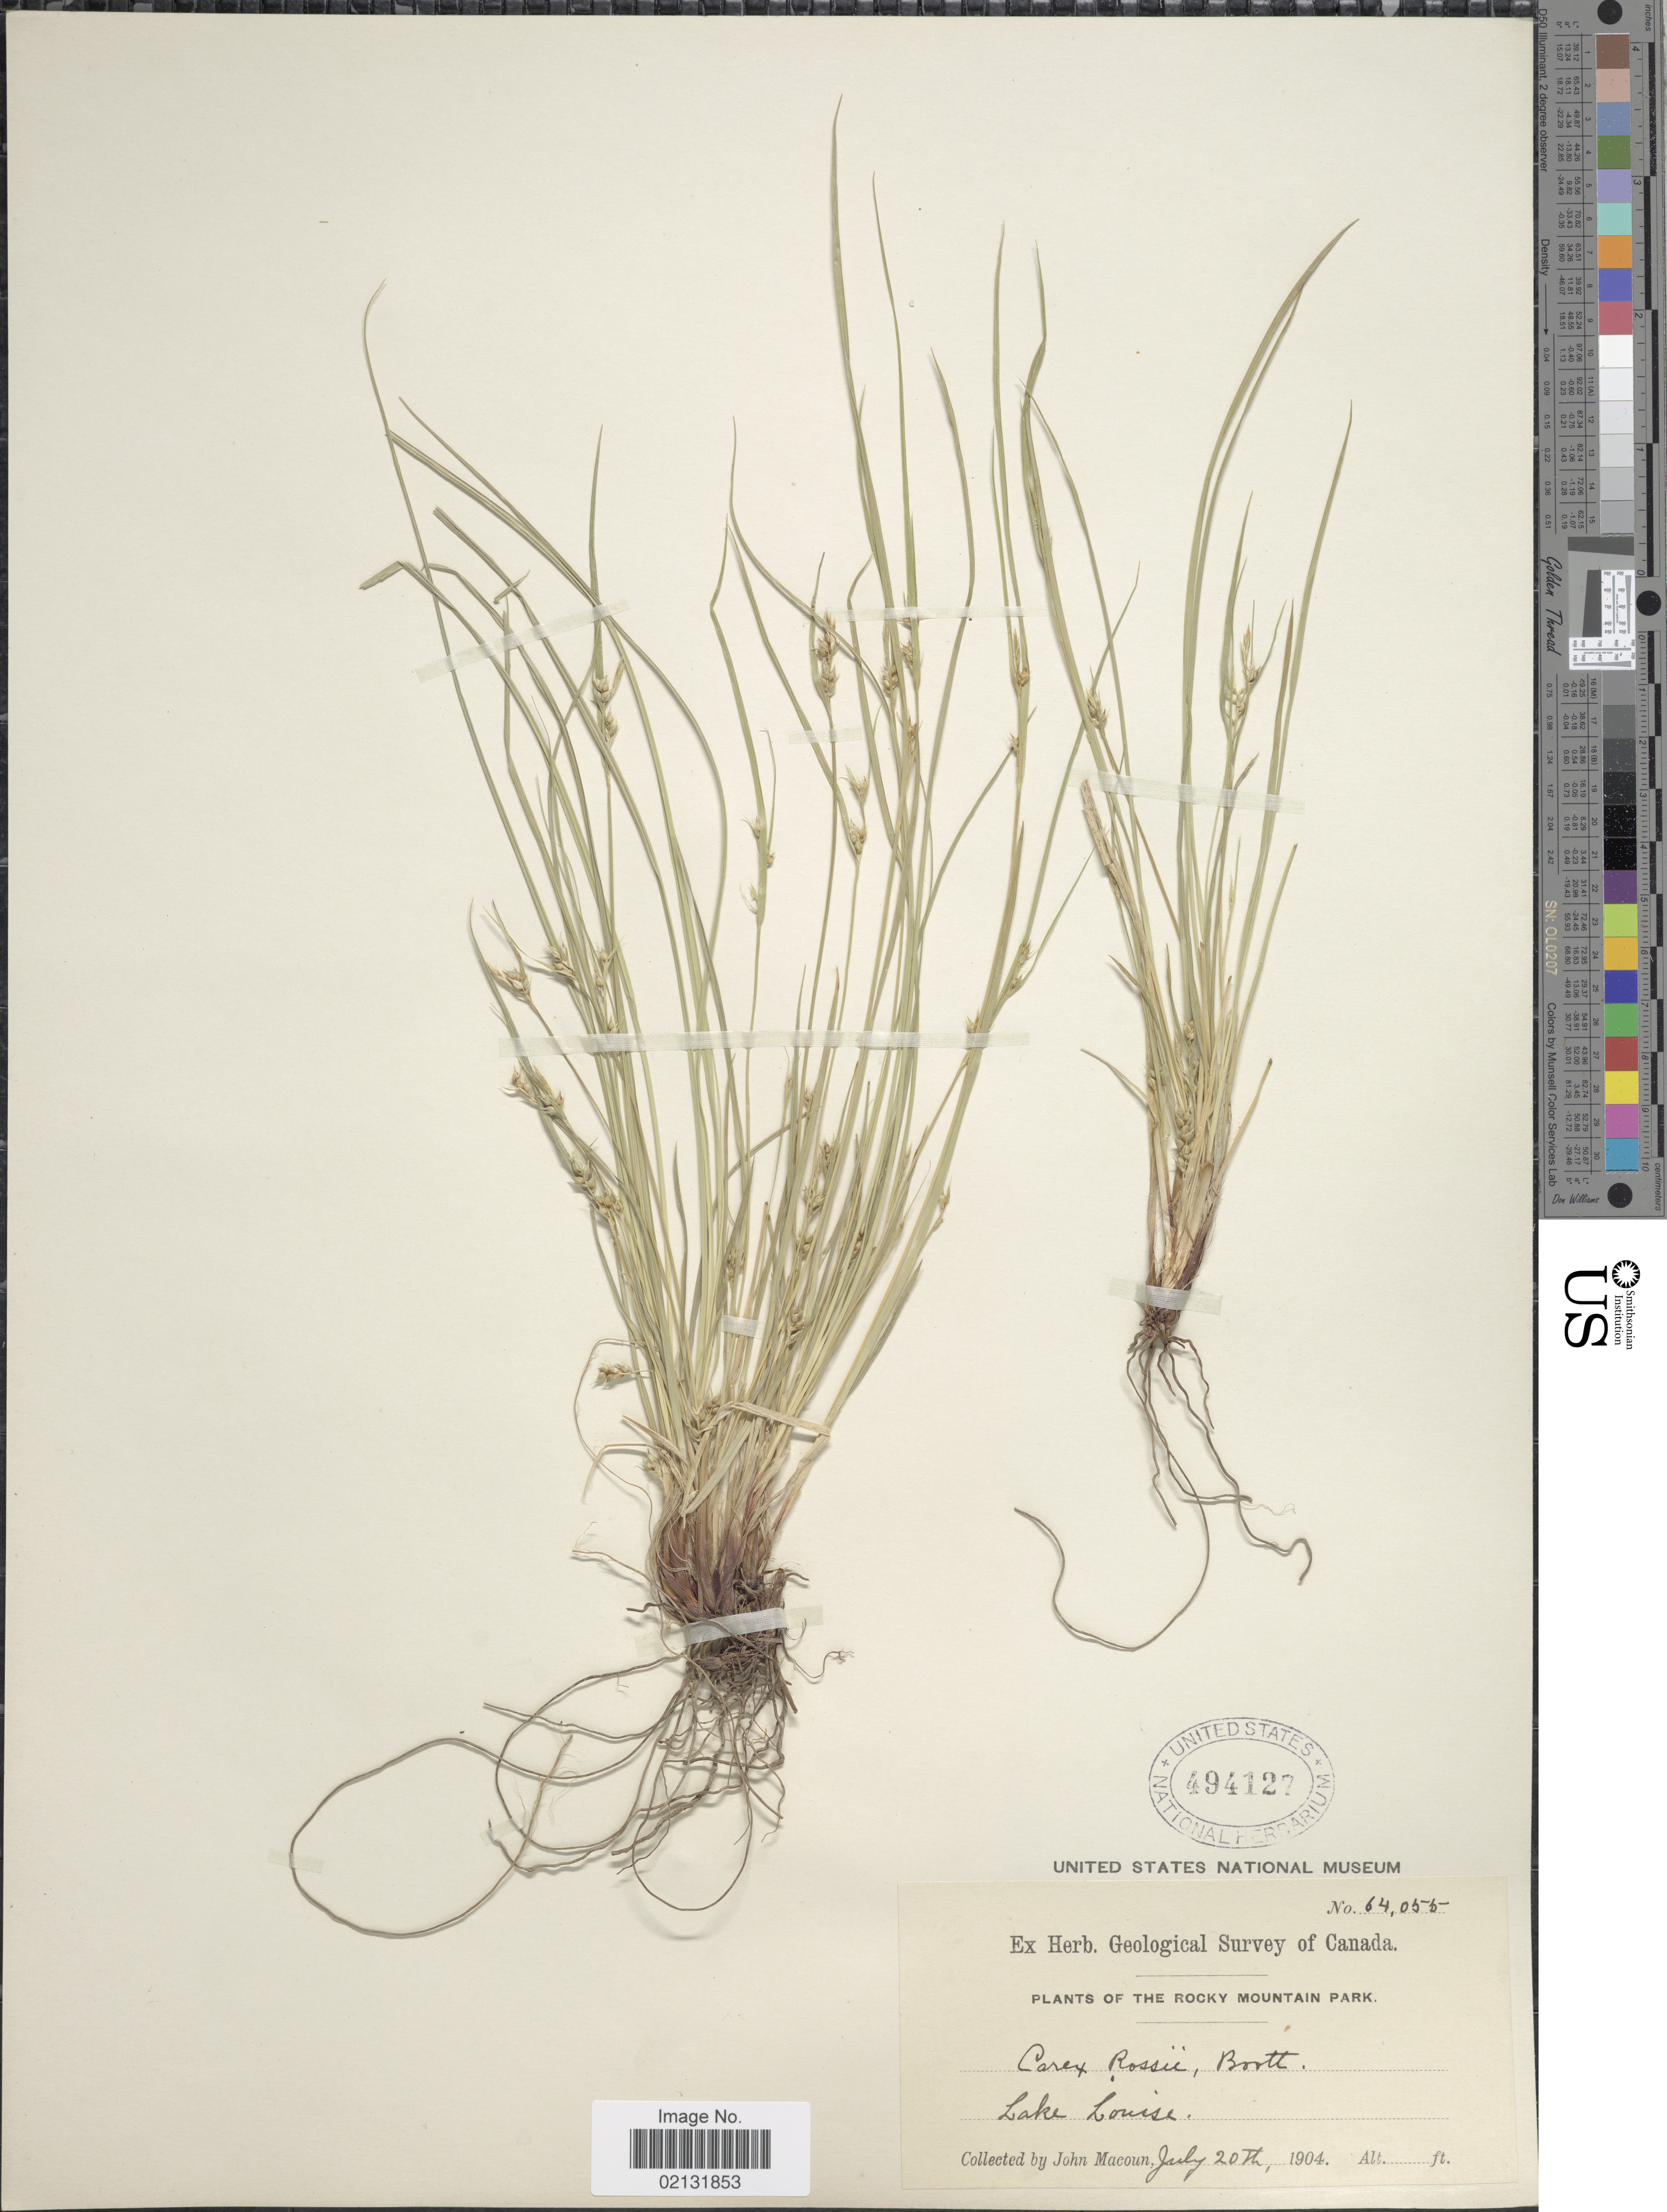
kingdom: Plantae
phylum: Tracheophyta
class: Liliopsida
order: Poales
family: Cyperaceae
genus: Carex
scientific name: Carex rossii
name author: Boott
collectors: J. Macoun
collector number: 64055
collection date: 1904-07-20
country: Canada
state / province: Alberta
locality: Lake Louise. Rocky Mountain Park.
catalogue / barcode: US 494127